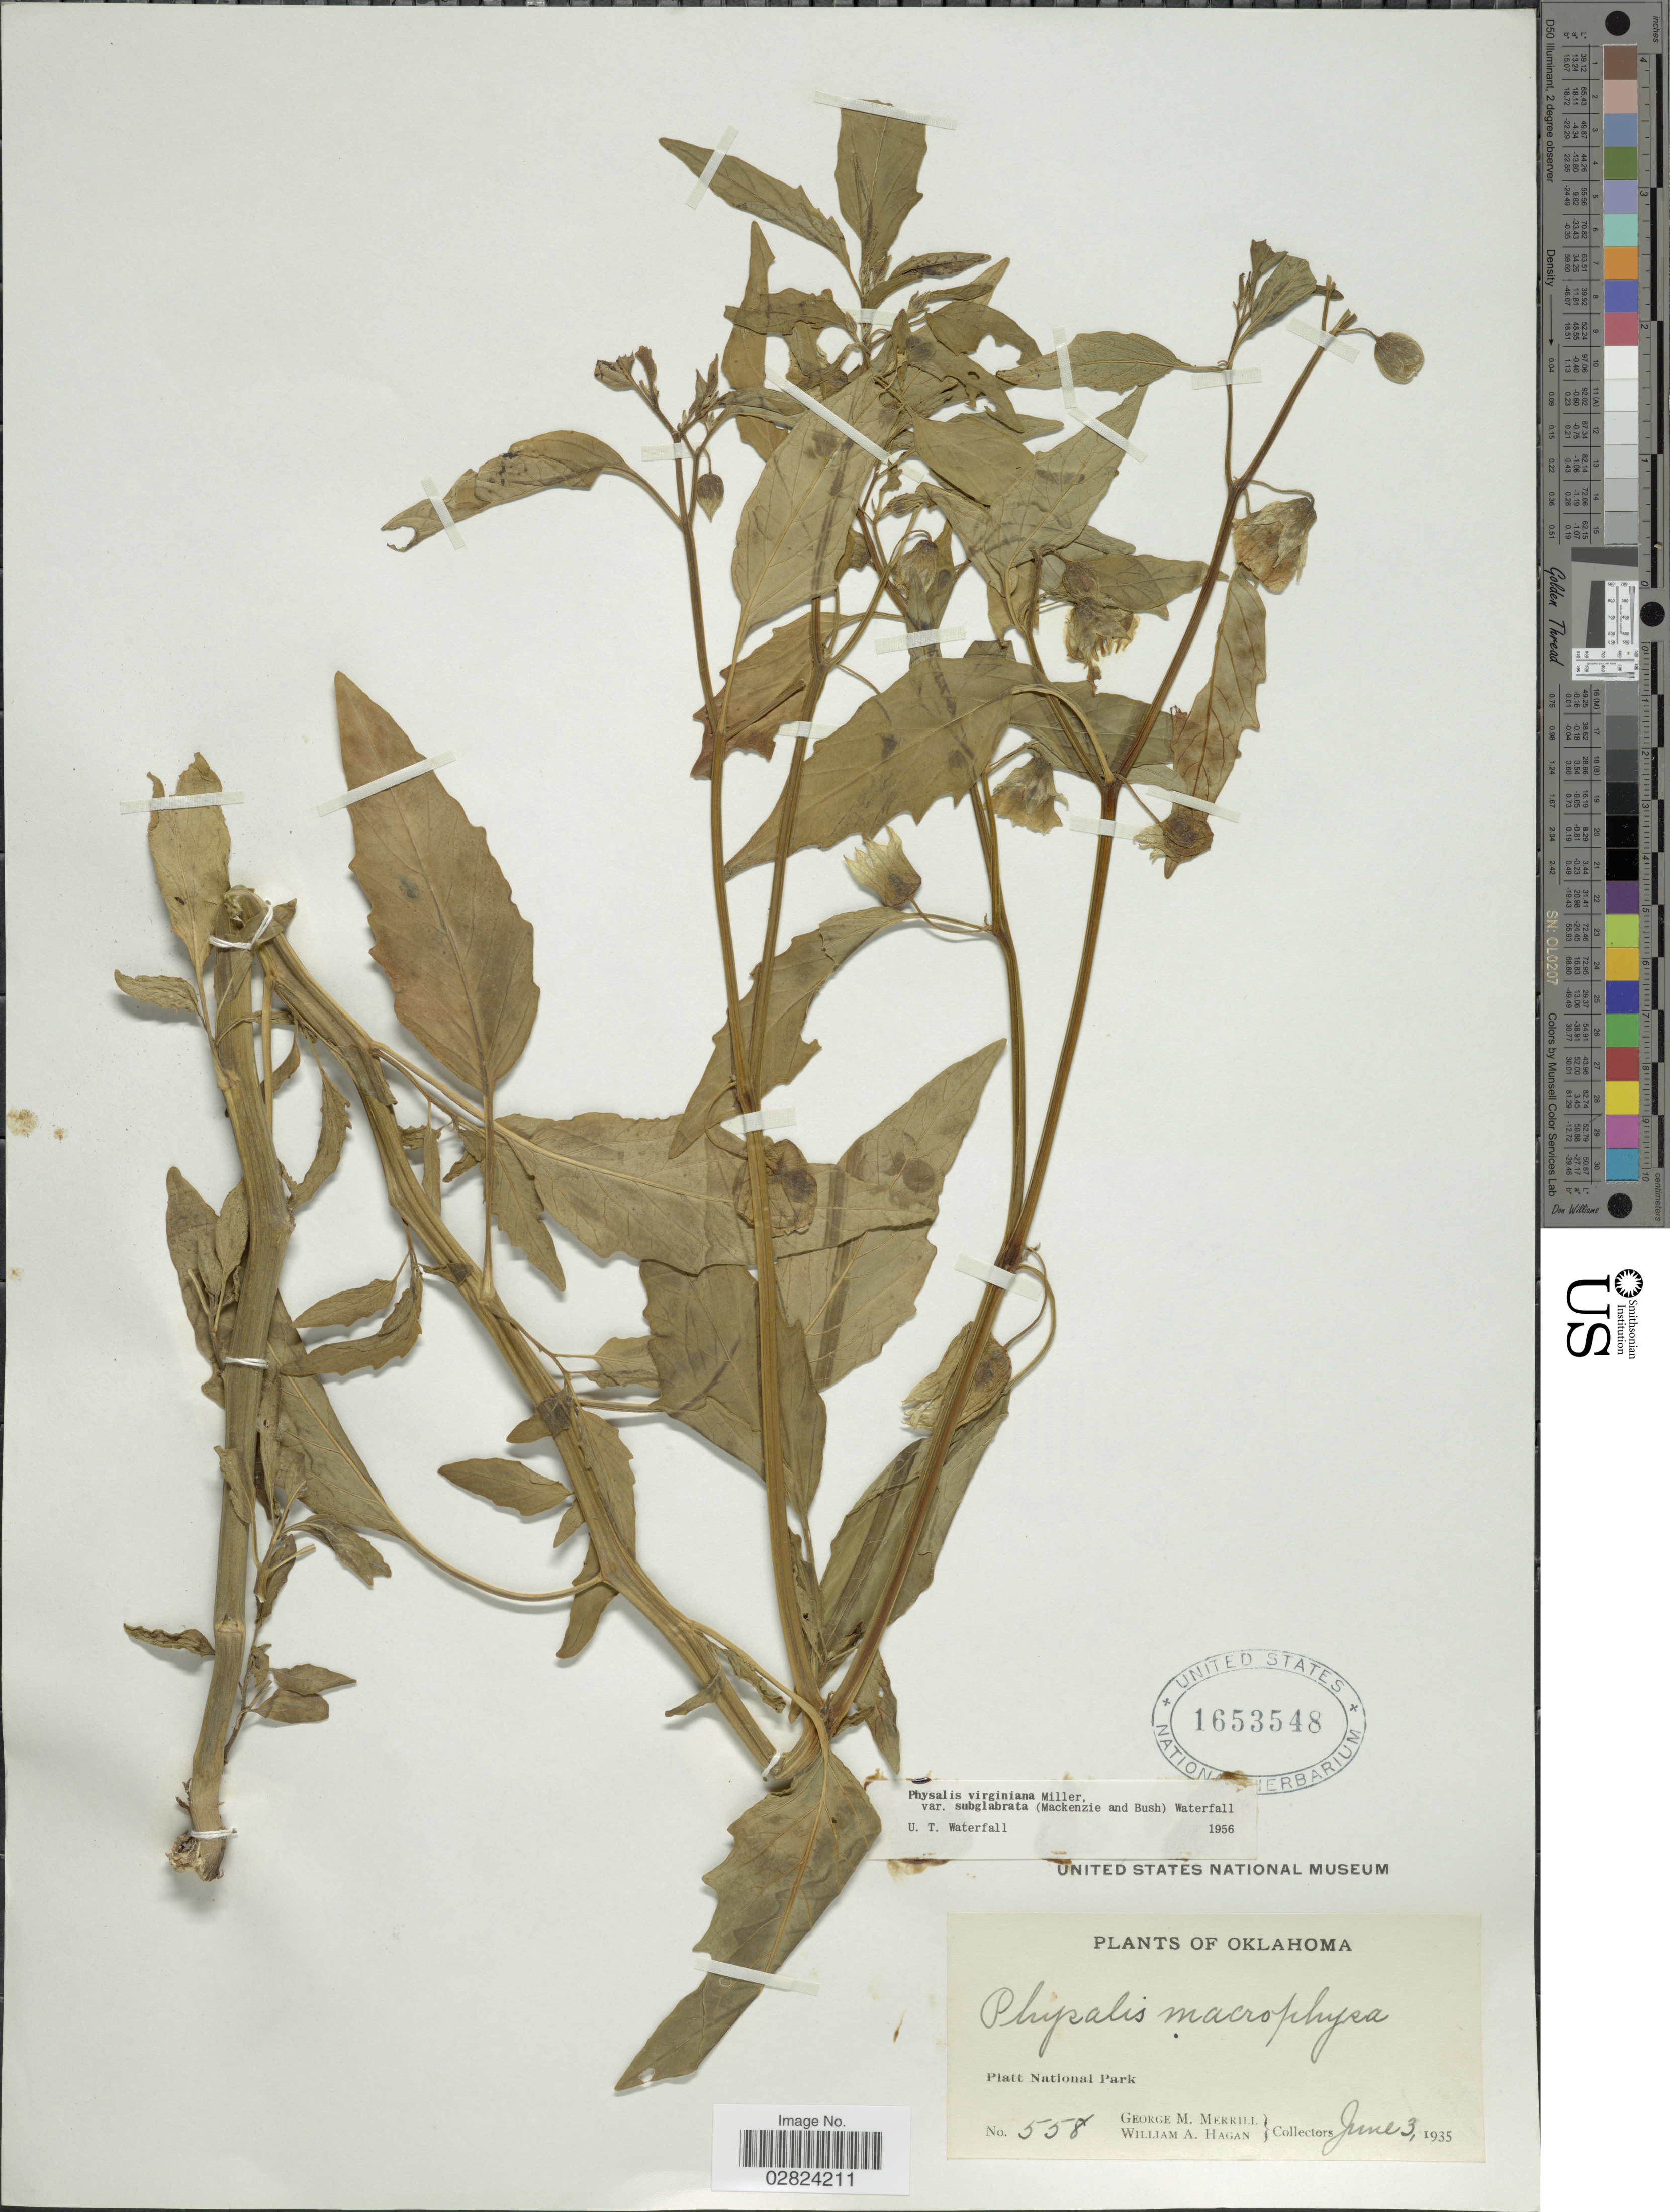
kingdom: Plantae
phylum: Tracheophyta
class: Magnoliopsida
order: Solanales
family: Solanaceae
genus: Physalis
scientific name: Physalis subglabrata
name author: Mack. & Bush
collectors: G. M. Merrill & W. Hagan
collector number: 558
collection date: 1935-06-03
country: United States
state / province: Oklahoma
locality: Platt National Park.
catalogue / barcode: US 1653548